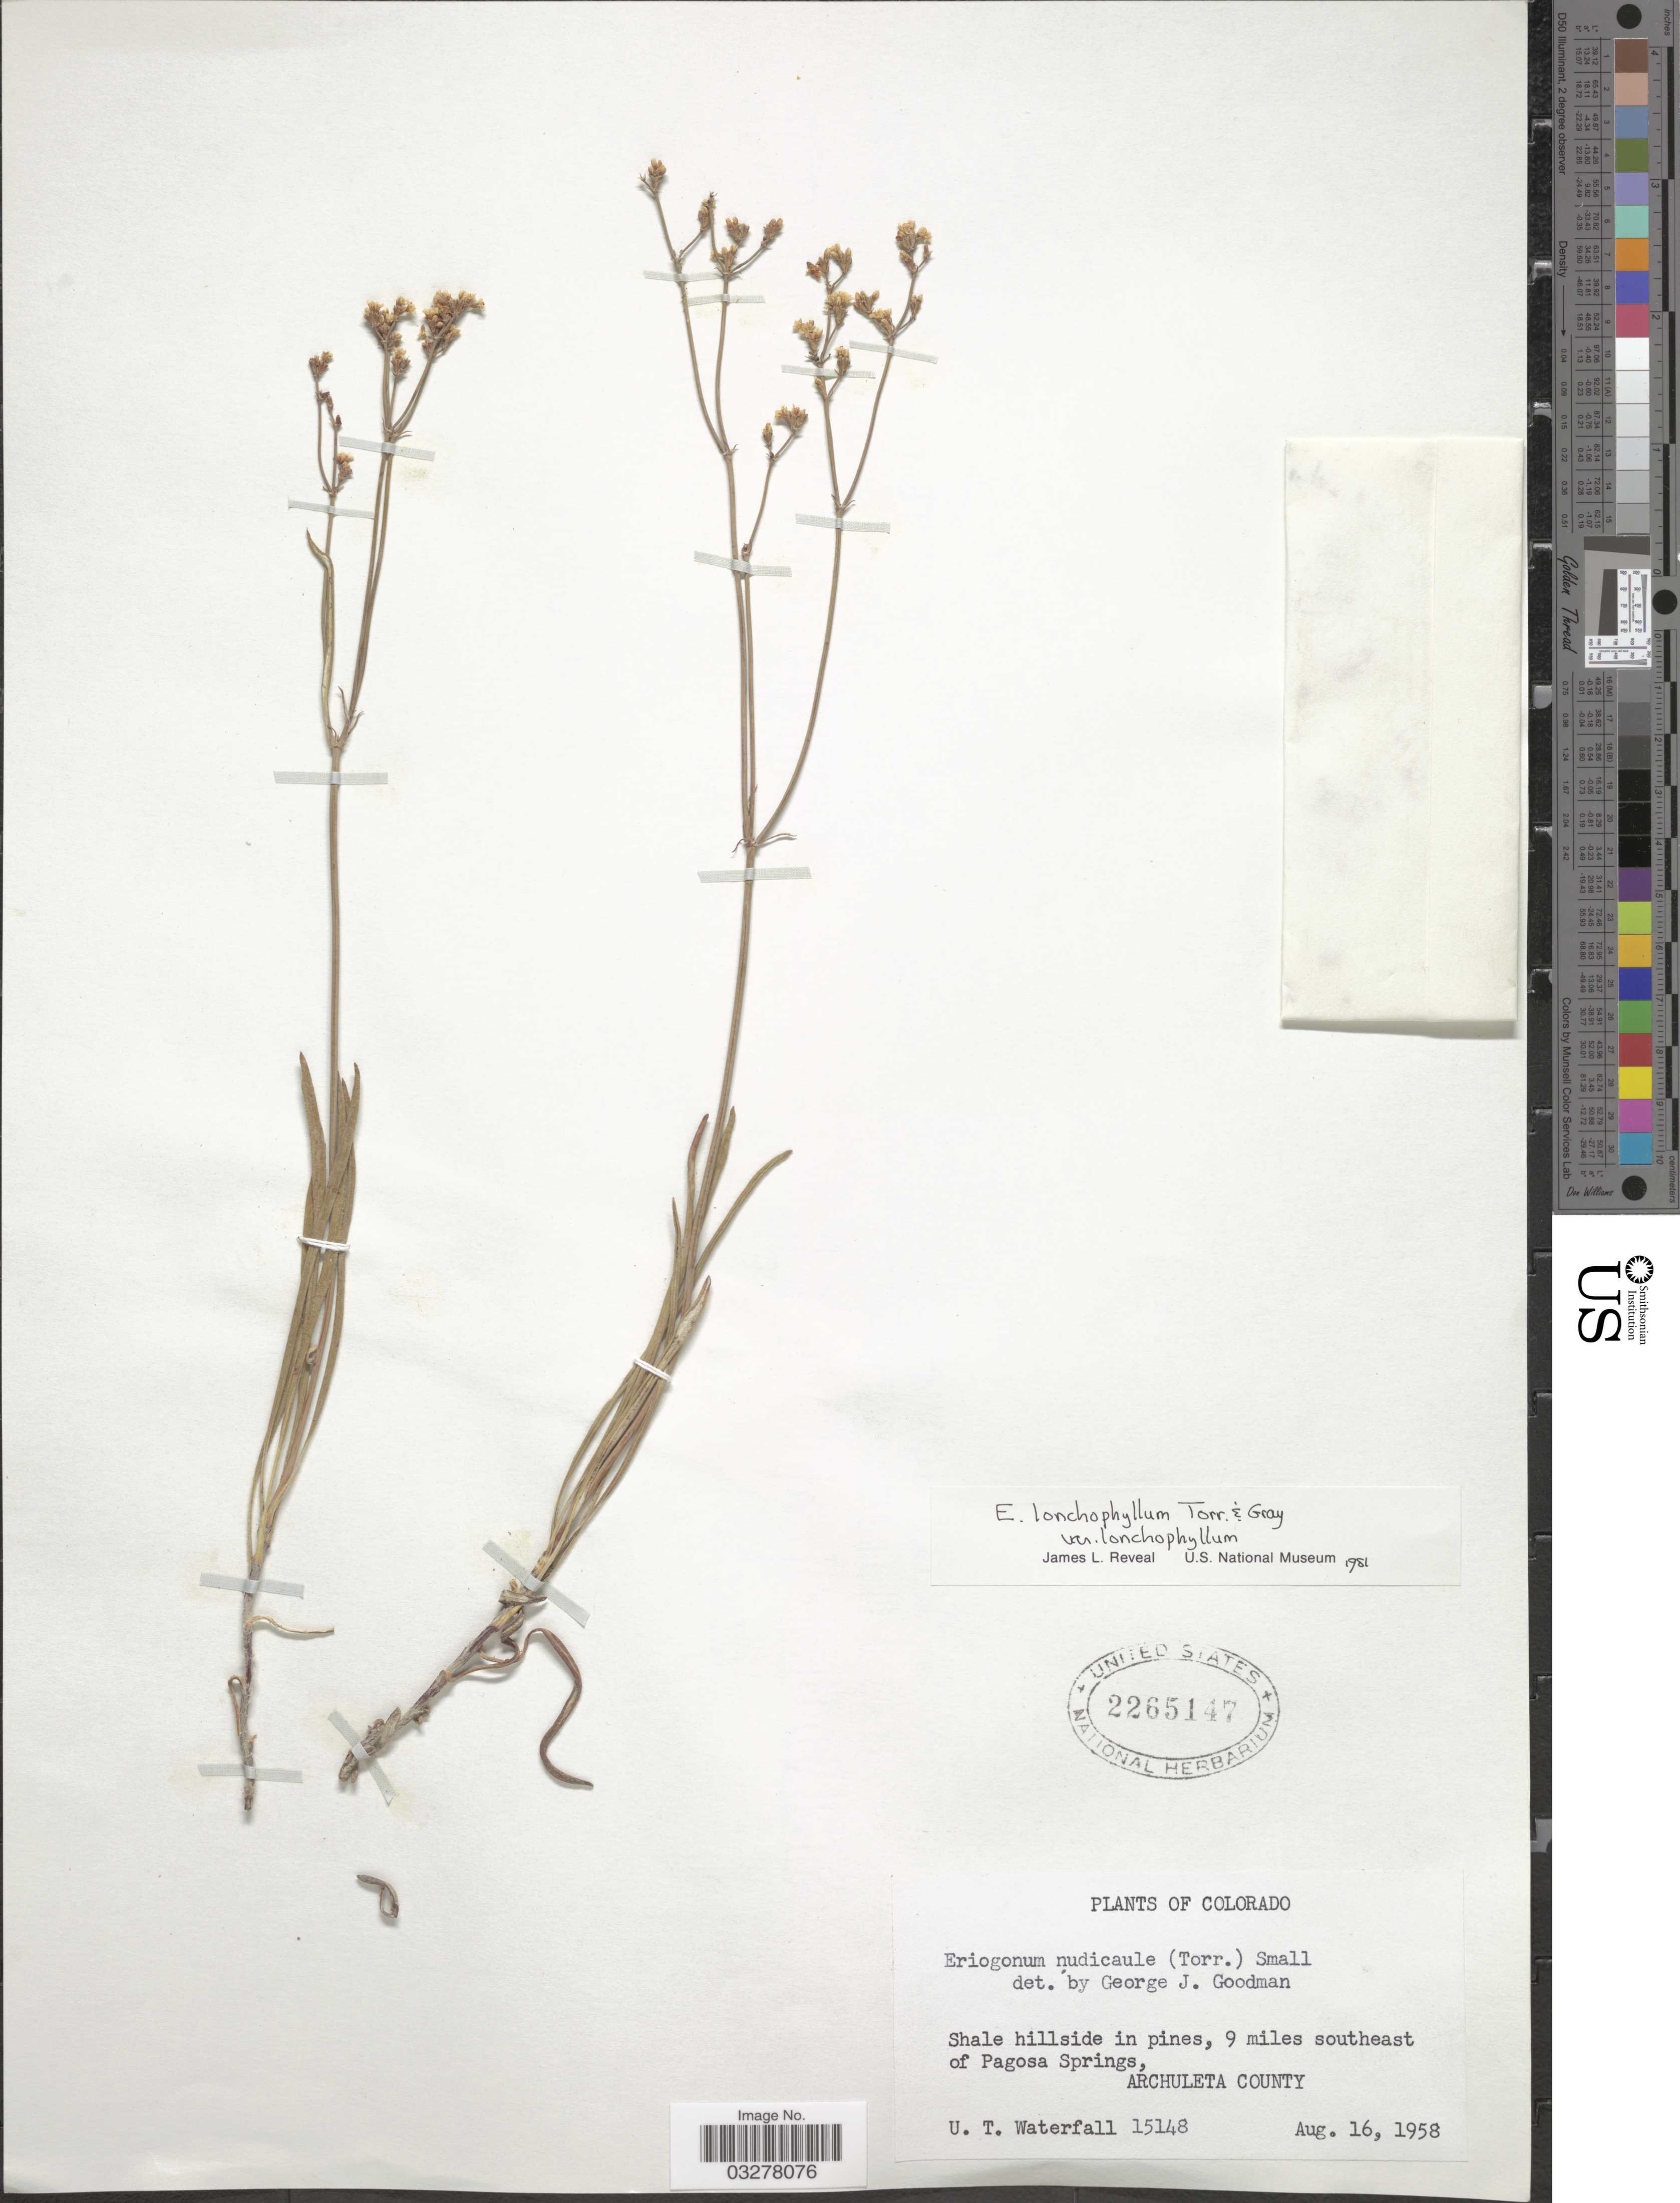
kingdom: Plantae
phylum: Tracheophyta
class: Magnoliopsida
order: Caryophyllales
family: Polygonaceae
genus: Eriogonum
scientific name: Eriogonum lonchophyllum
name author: Torr. & A. Gray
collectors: U. T. Waterfall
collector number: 15148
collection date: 1958-08-16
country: United States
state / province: Colorado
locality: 9 miles southeast of Pagosa Springs, Archuleta County.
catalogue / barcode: US 2265147